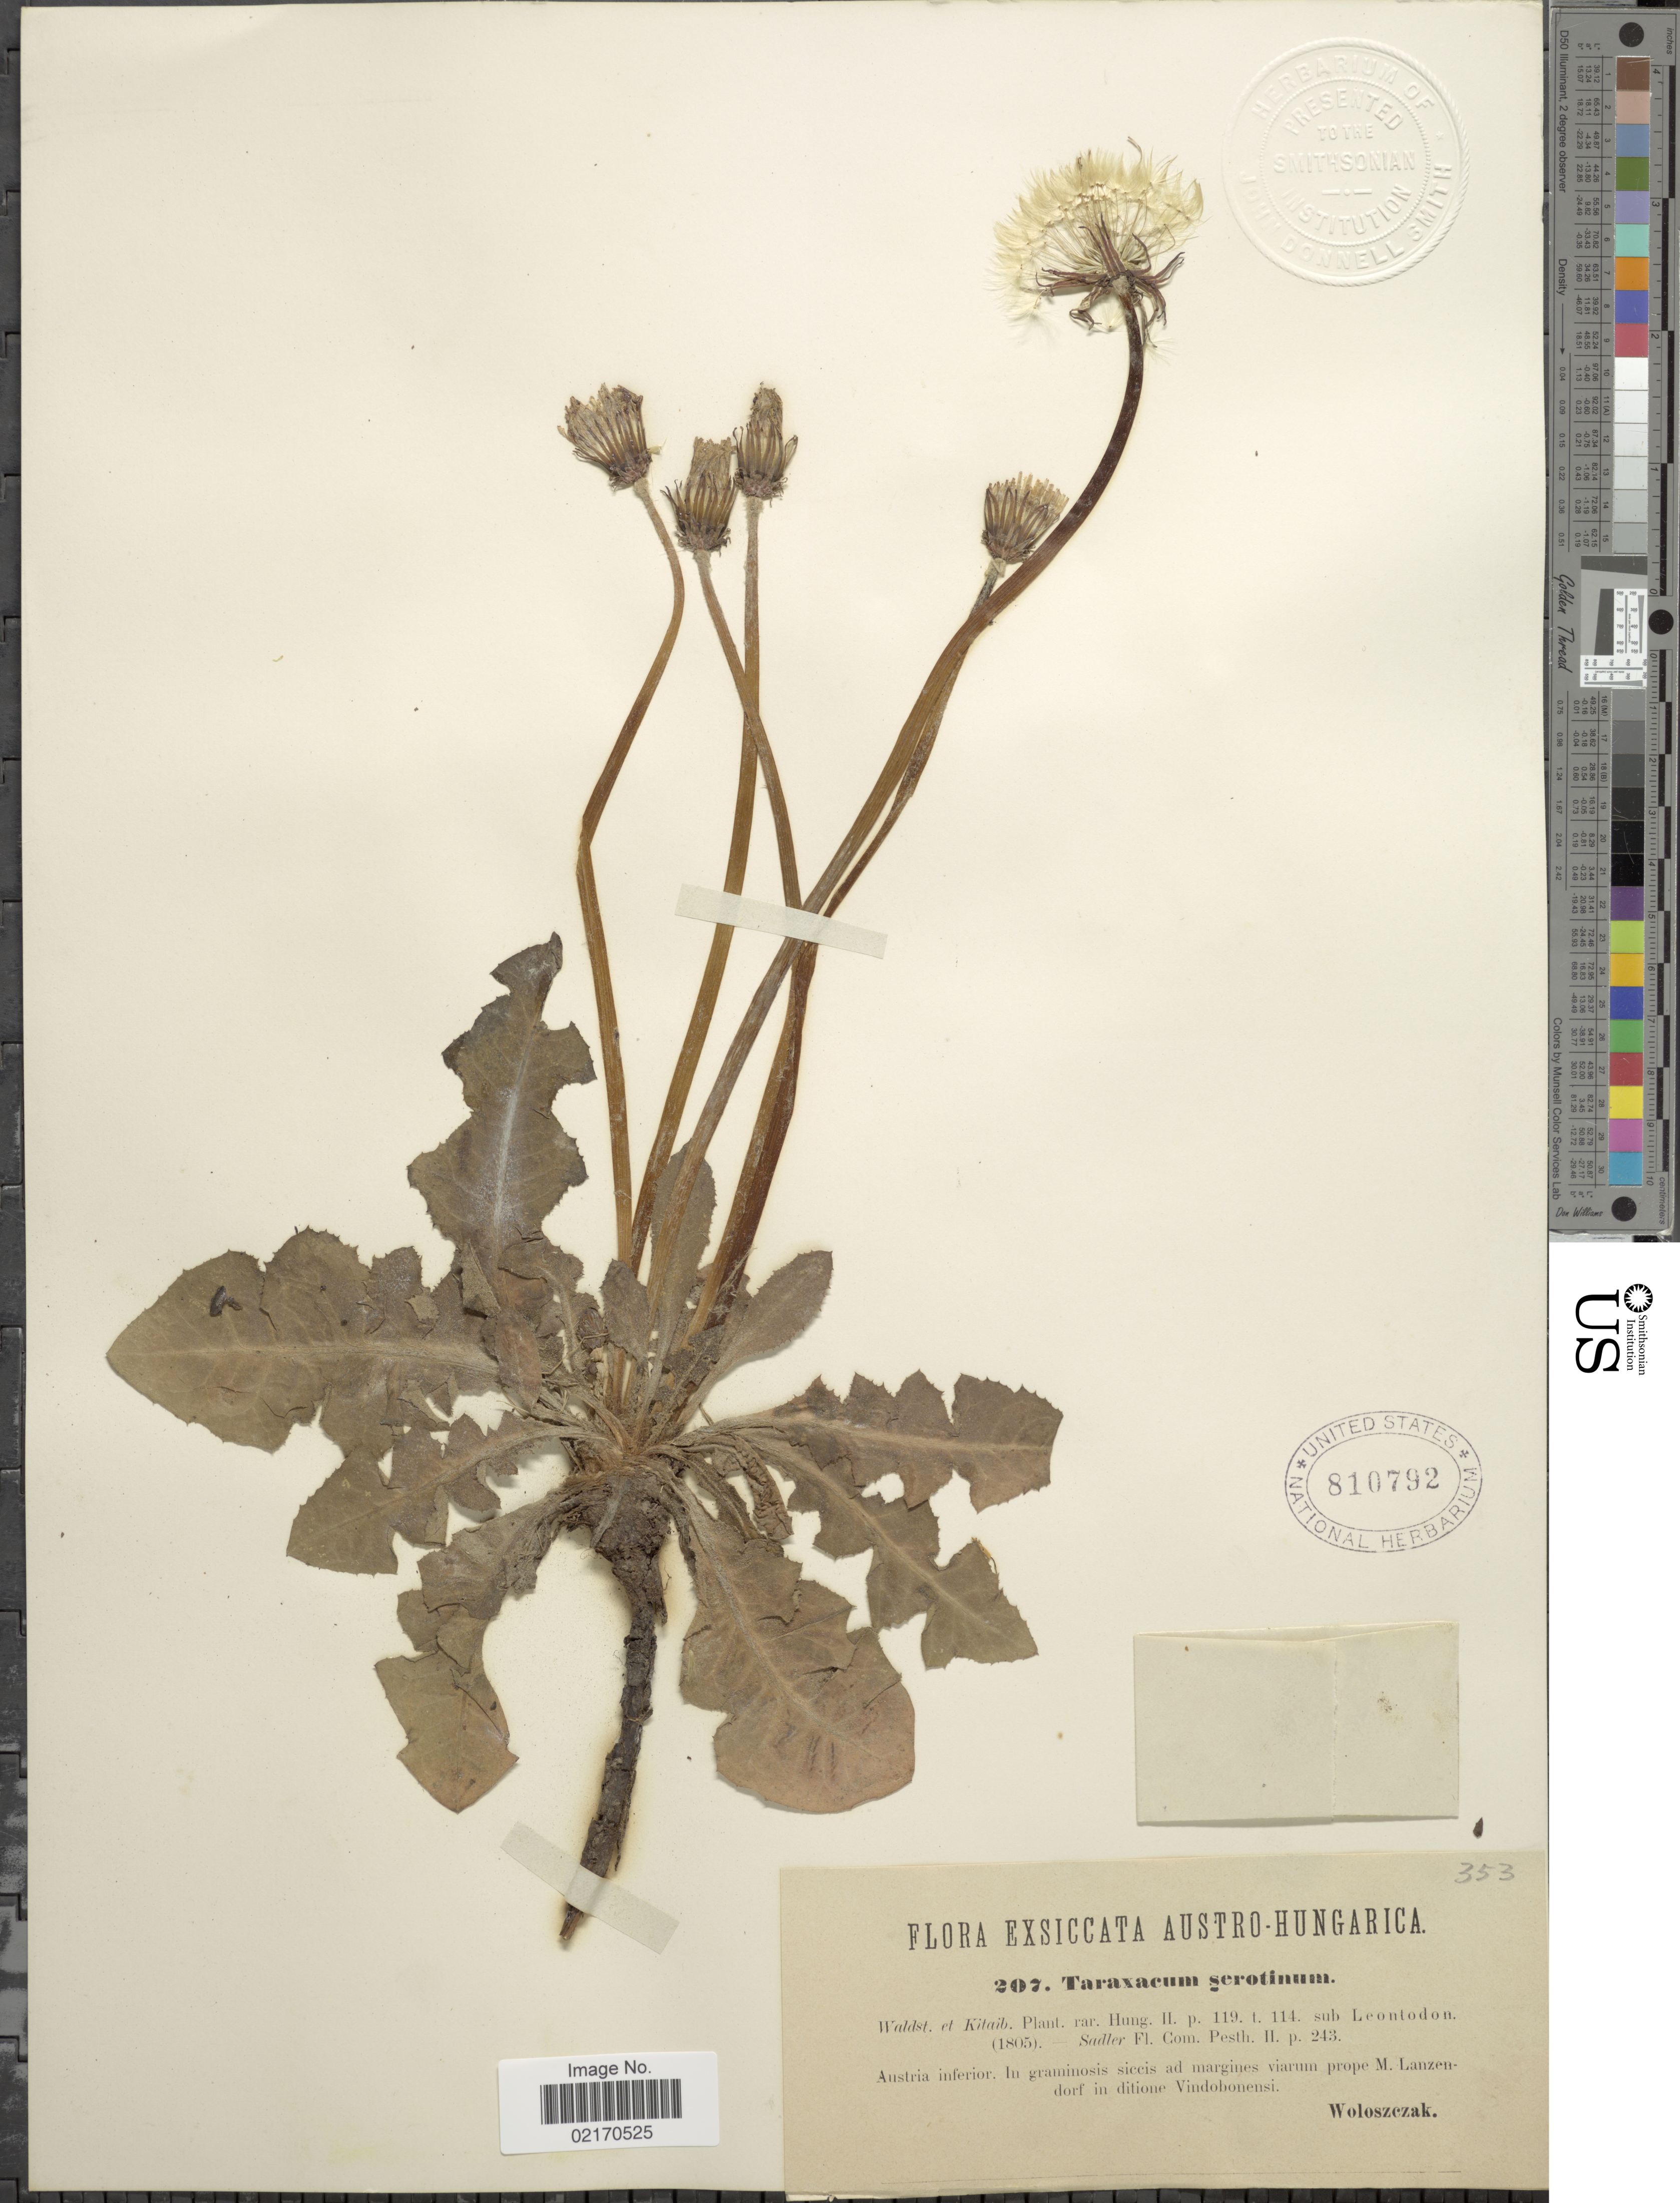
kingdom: Plantae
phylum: Tracheophyta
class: Magnoliopsida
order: Asterales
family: Asteraceae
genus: Taraxacum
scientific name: Taraxacum serotinum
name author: (Waldst. & Kit.) Fisch.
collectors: Woloszczak, E.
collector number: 207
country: Austria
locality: Austro-Hungarica, Austria inferior, in graminosis siccis ad margins viarum prope M. Lanzendorf in ditione Vindobonensi.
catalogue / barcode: US 810792